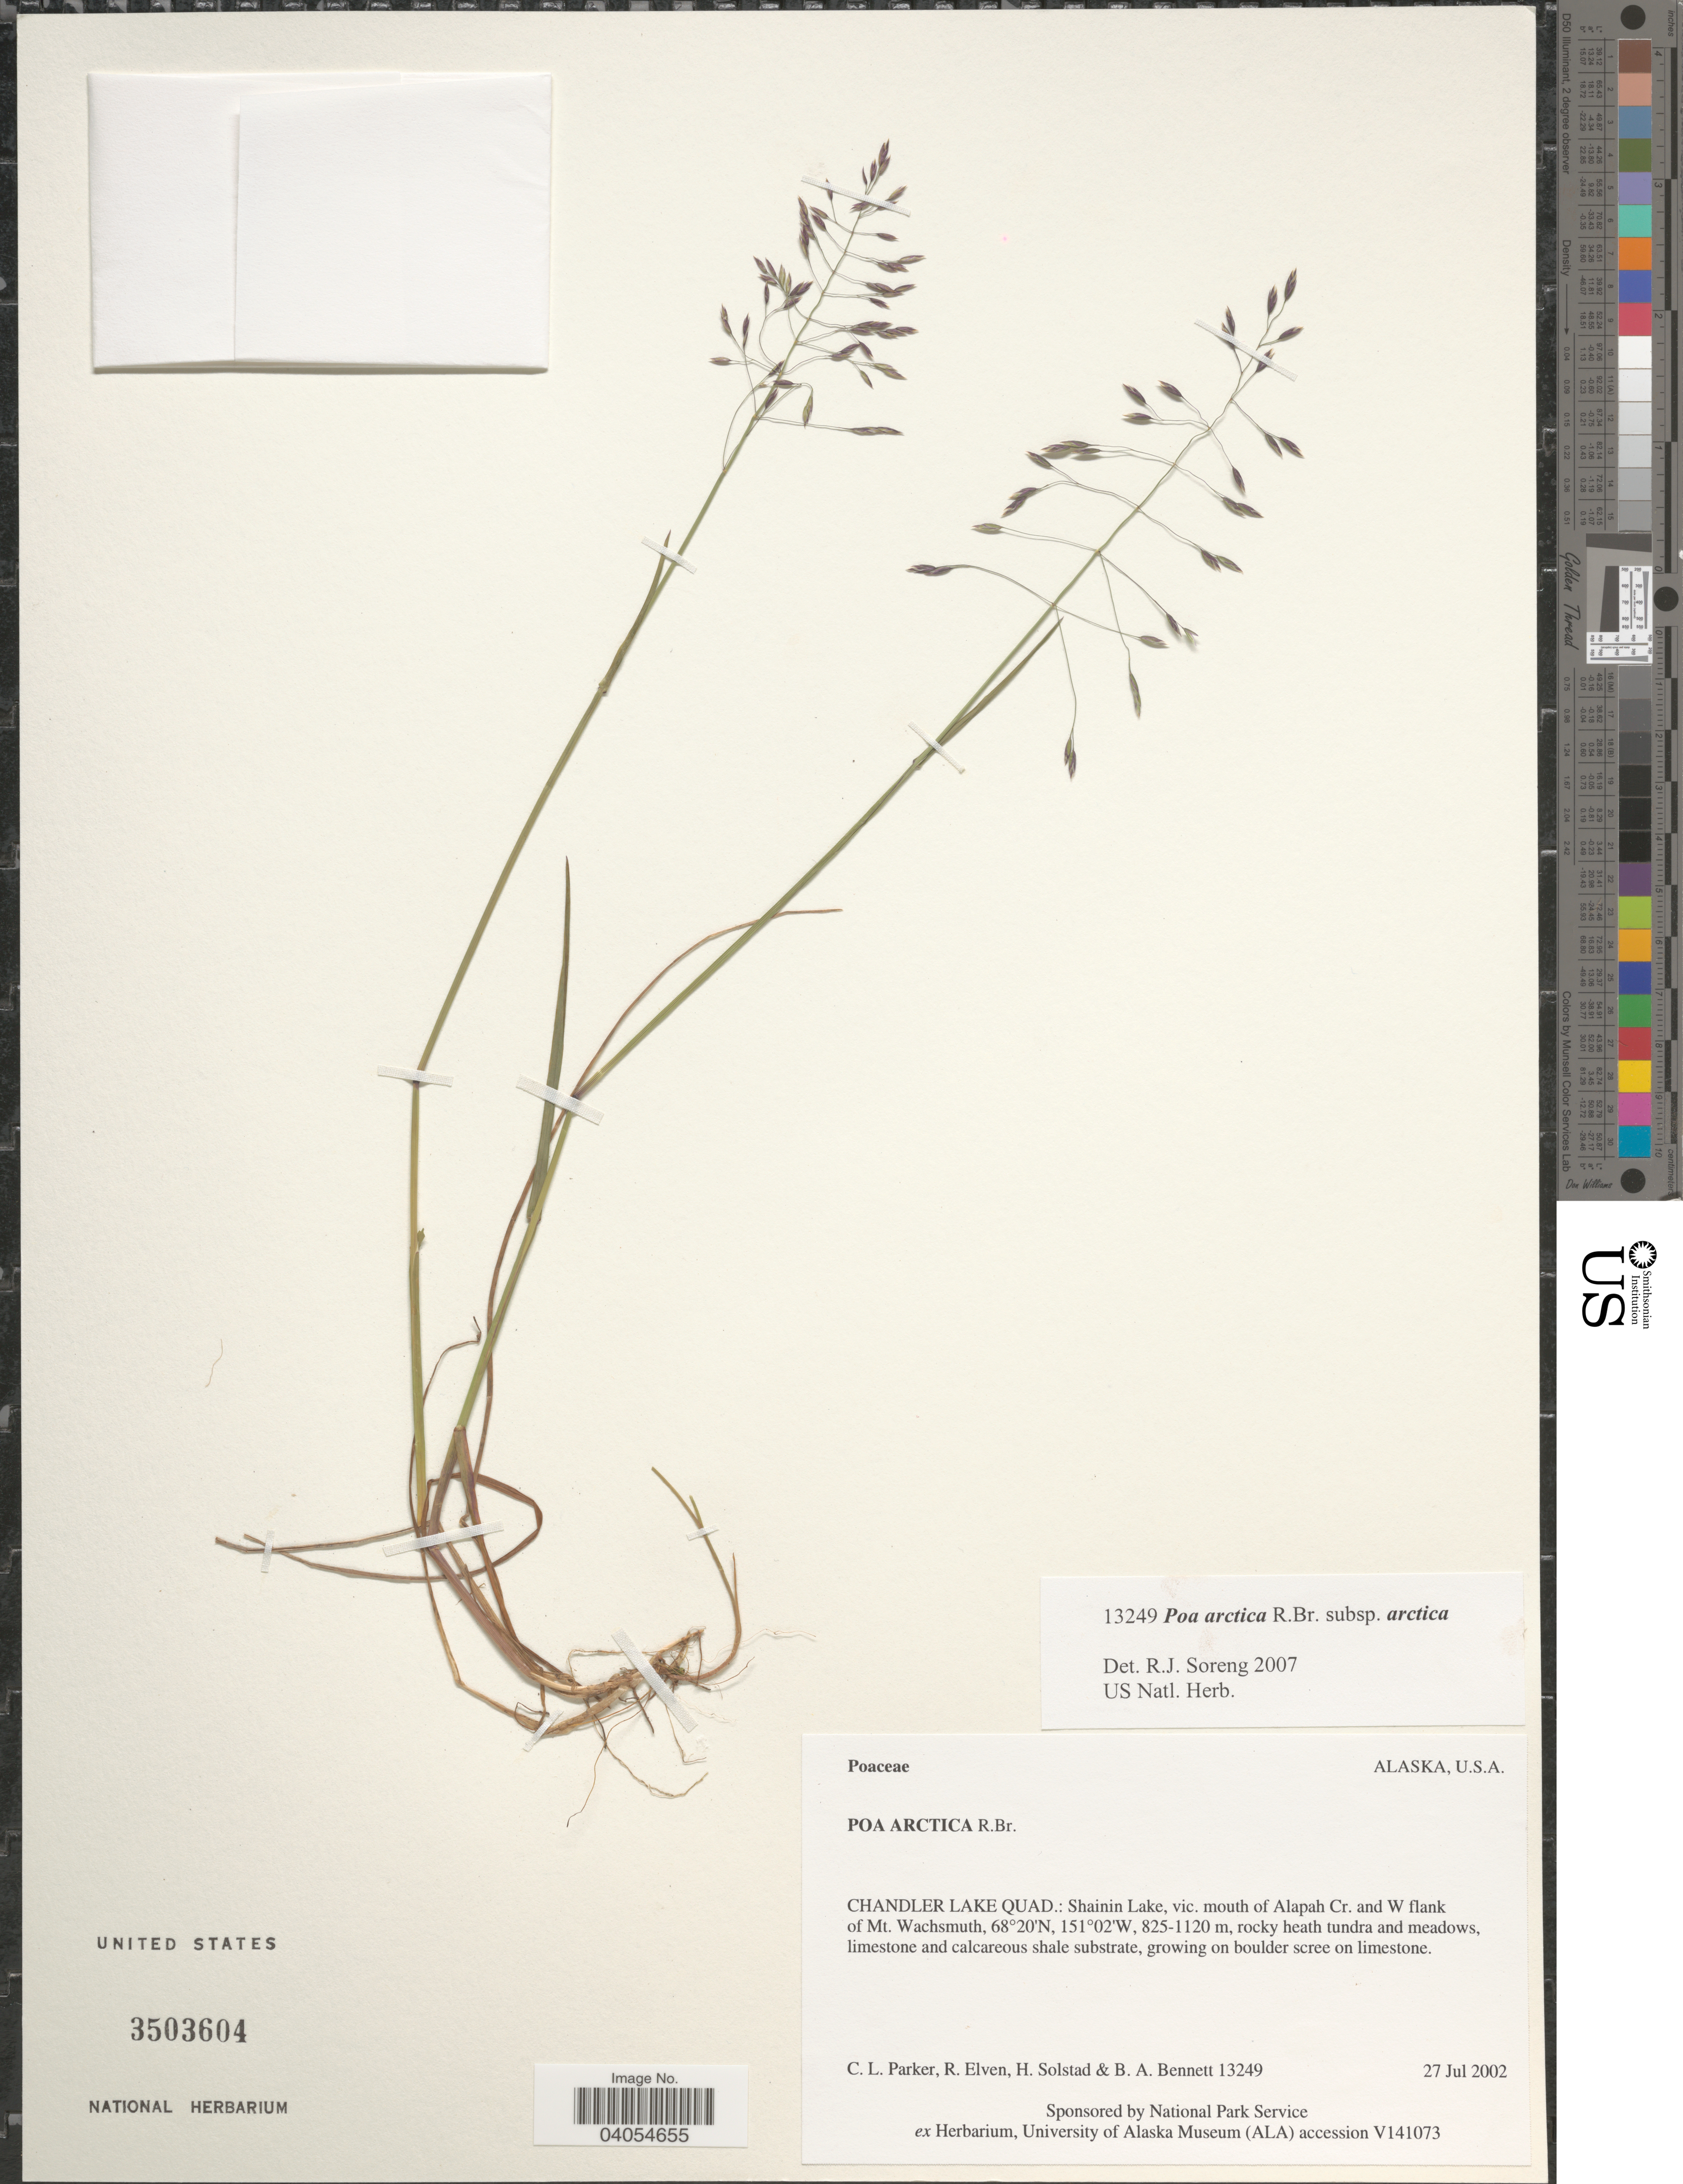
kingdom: Plantae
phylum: Tracheophyta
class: Liliopsida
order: Poales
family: Poaceae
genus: Poa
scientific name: Poa arctica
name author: R. Br.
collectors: C. L. Parker, R. Elven, H. Solstad & B. A. Bennett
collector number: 13249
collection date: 2002-07-27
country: United States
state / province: Alaska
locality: Chandler Lake Quad.: Shainin Lake, vic. mouth of Alapah Cr. and W flank of Mt. Wachsmuth.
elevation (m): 825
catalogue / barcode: US 3503604